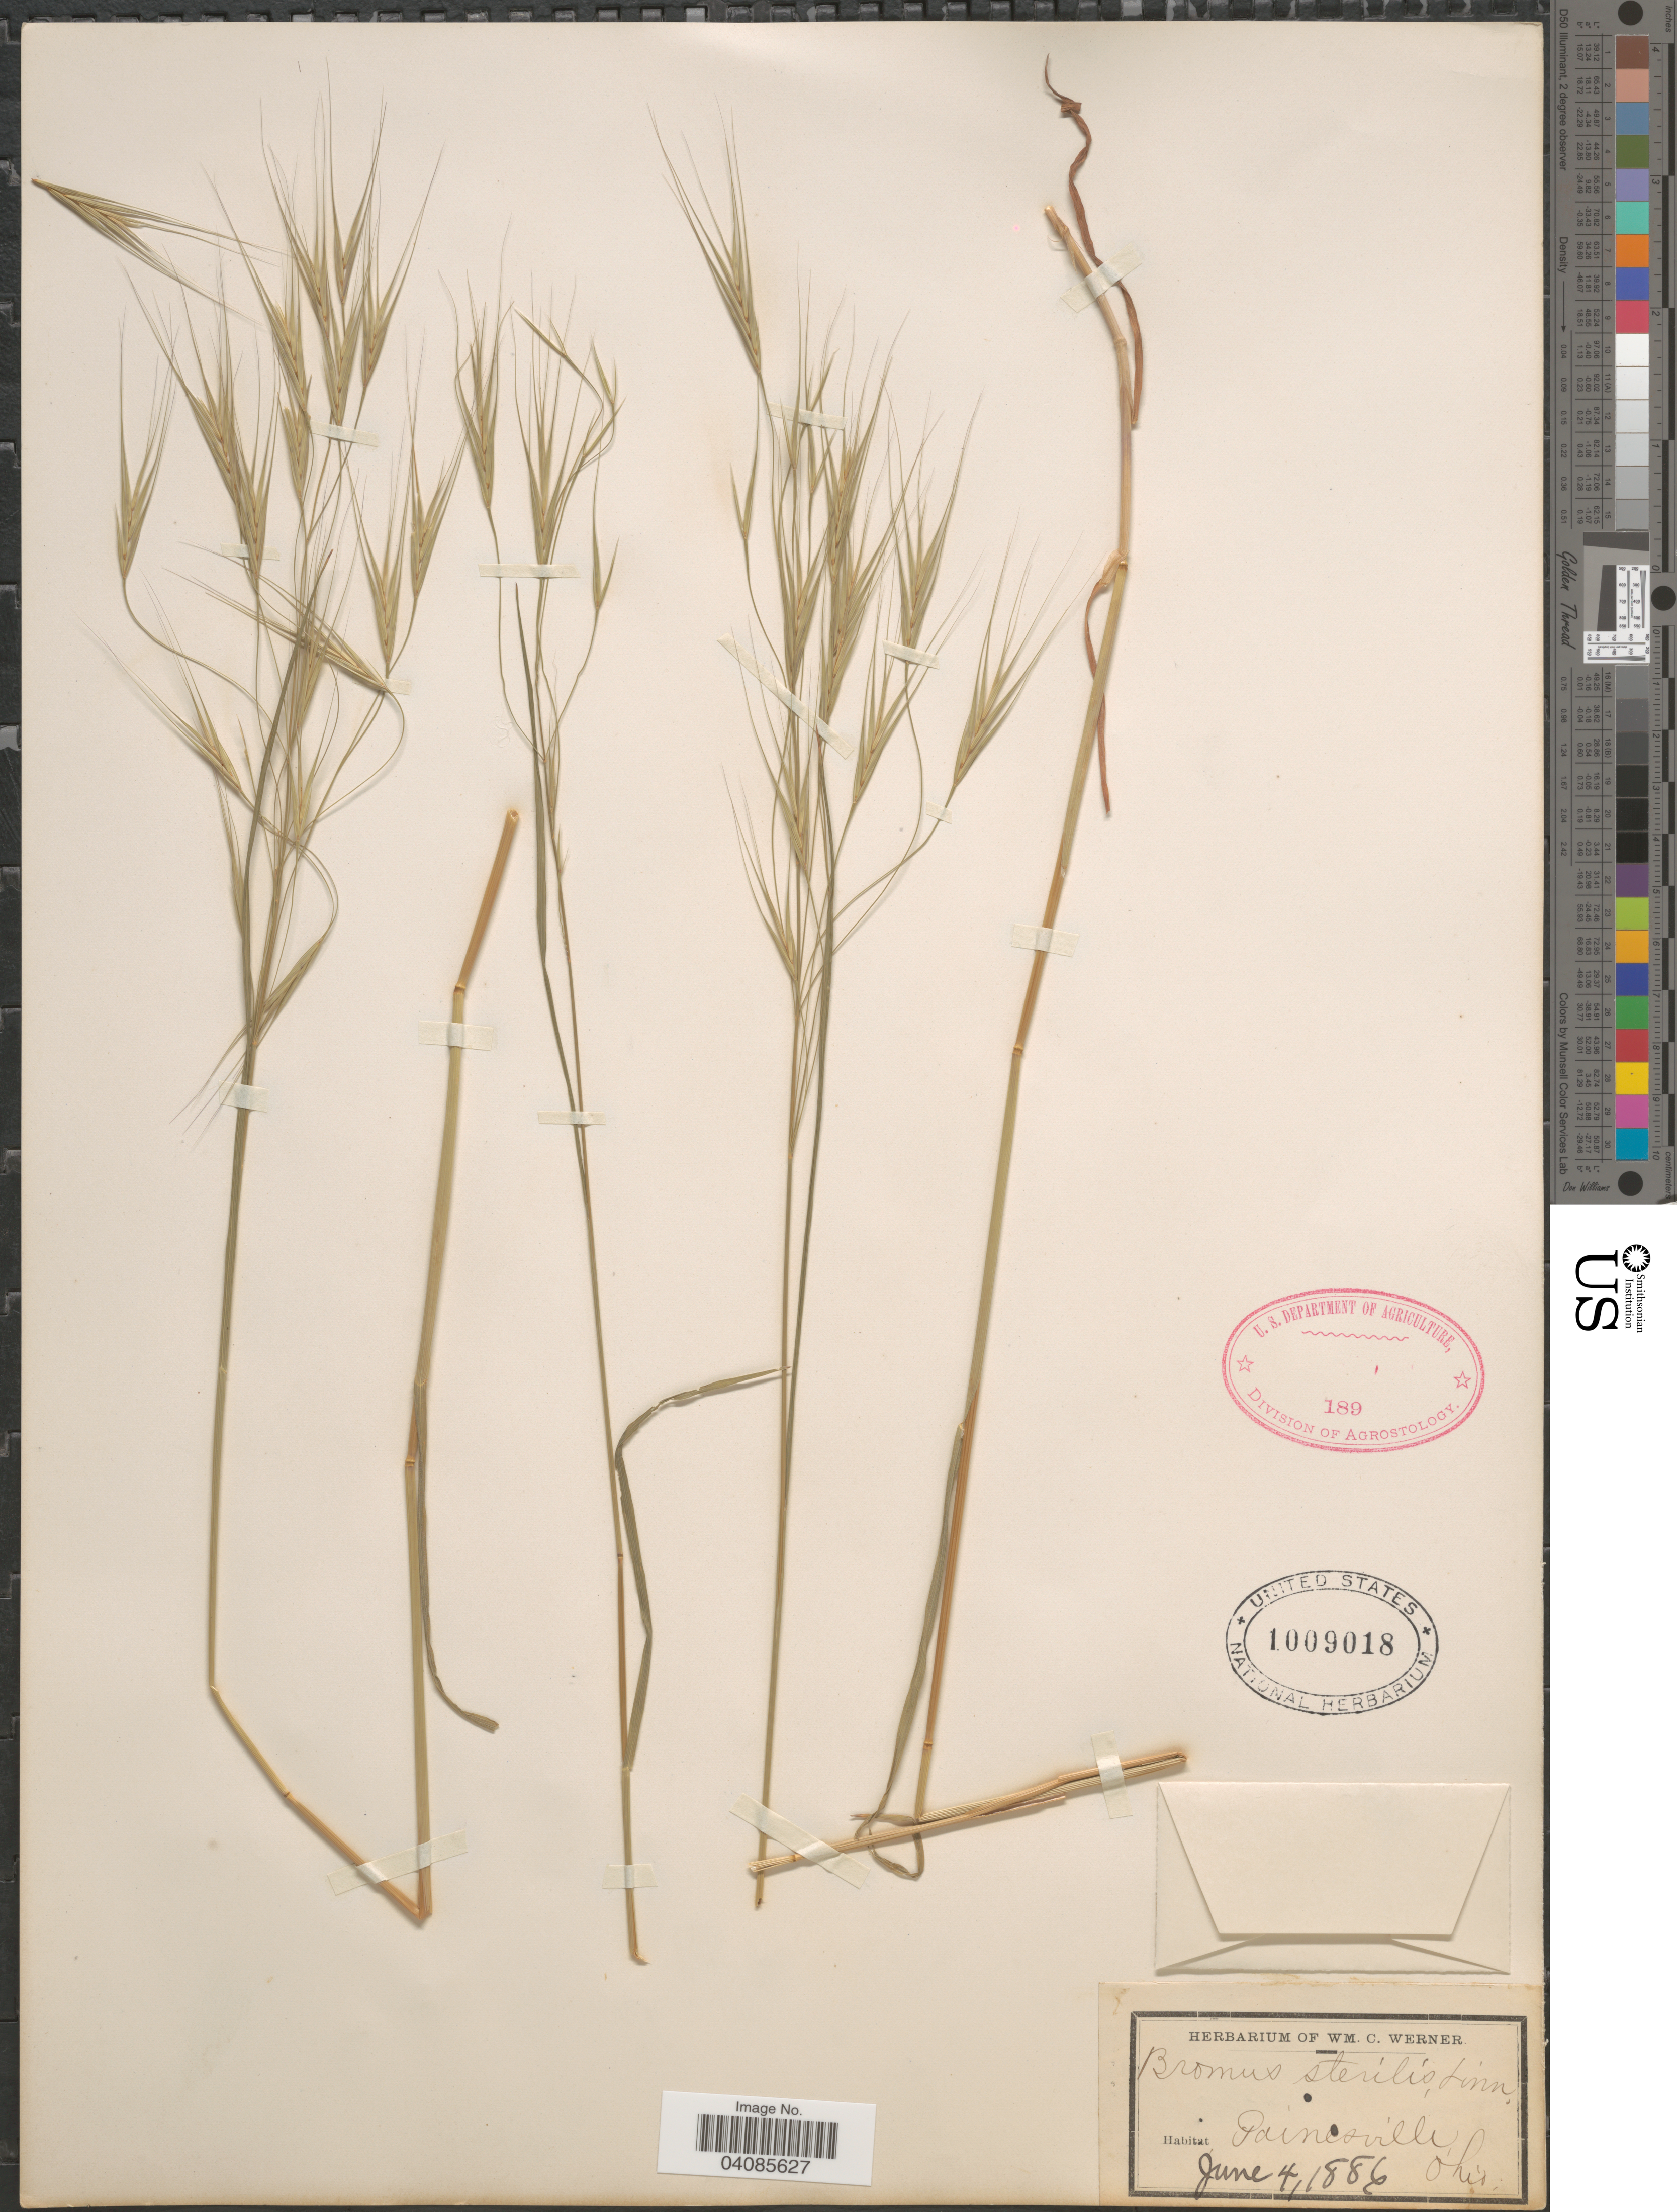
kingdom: Plantae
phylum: Tracheophyta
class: Liliopsida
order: Poales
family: Poaceae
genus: Bromus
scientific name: Bromus sterilis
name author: L.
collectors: ex herb. Wm. C. Werner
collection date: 1886-06-04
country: United States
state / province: Ohio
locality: Painesville.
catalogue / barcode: US 1009018